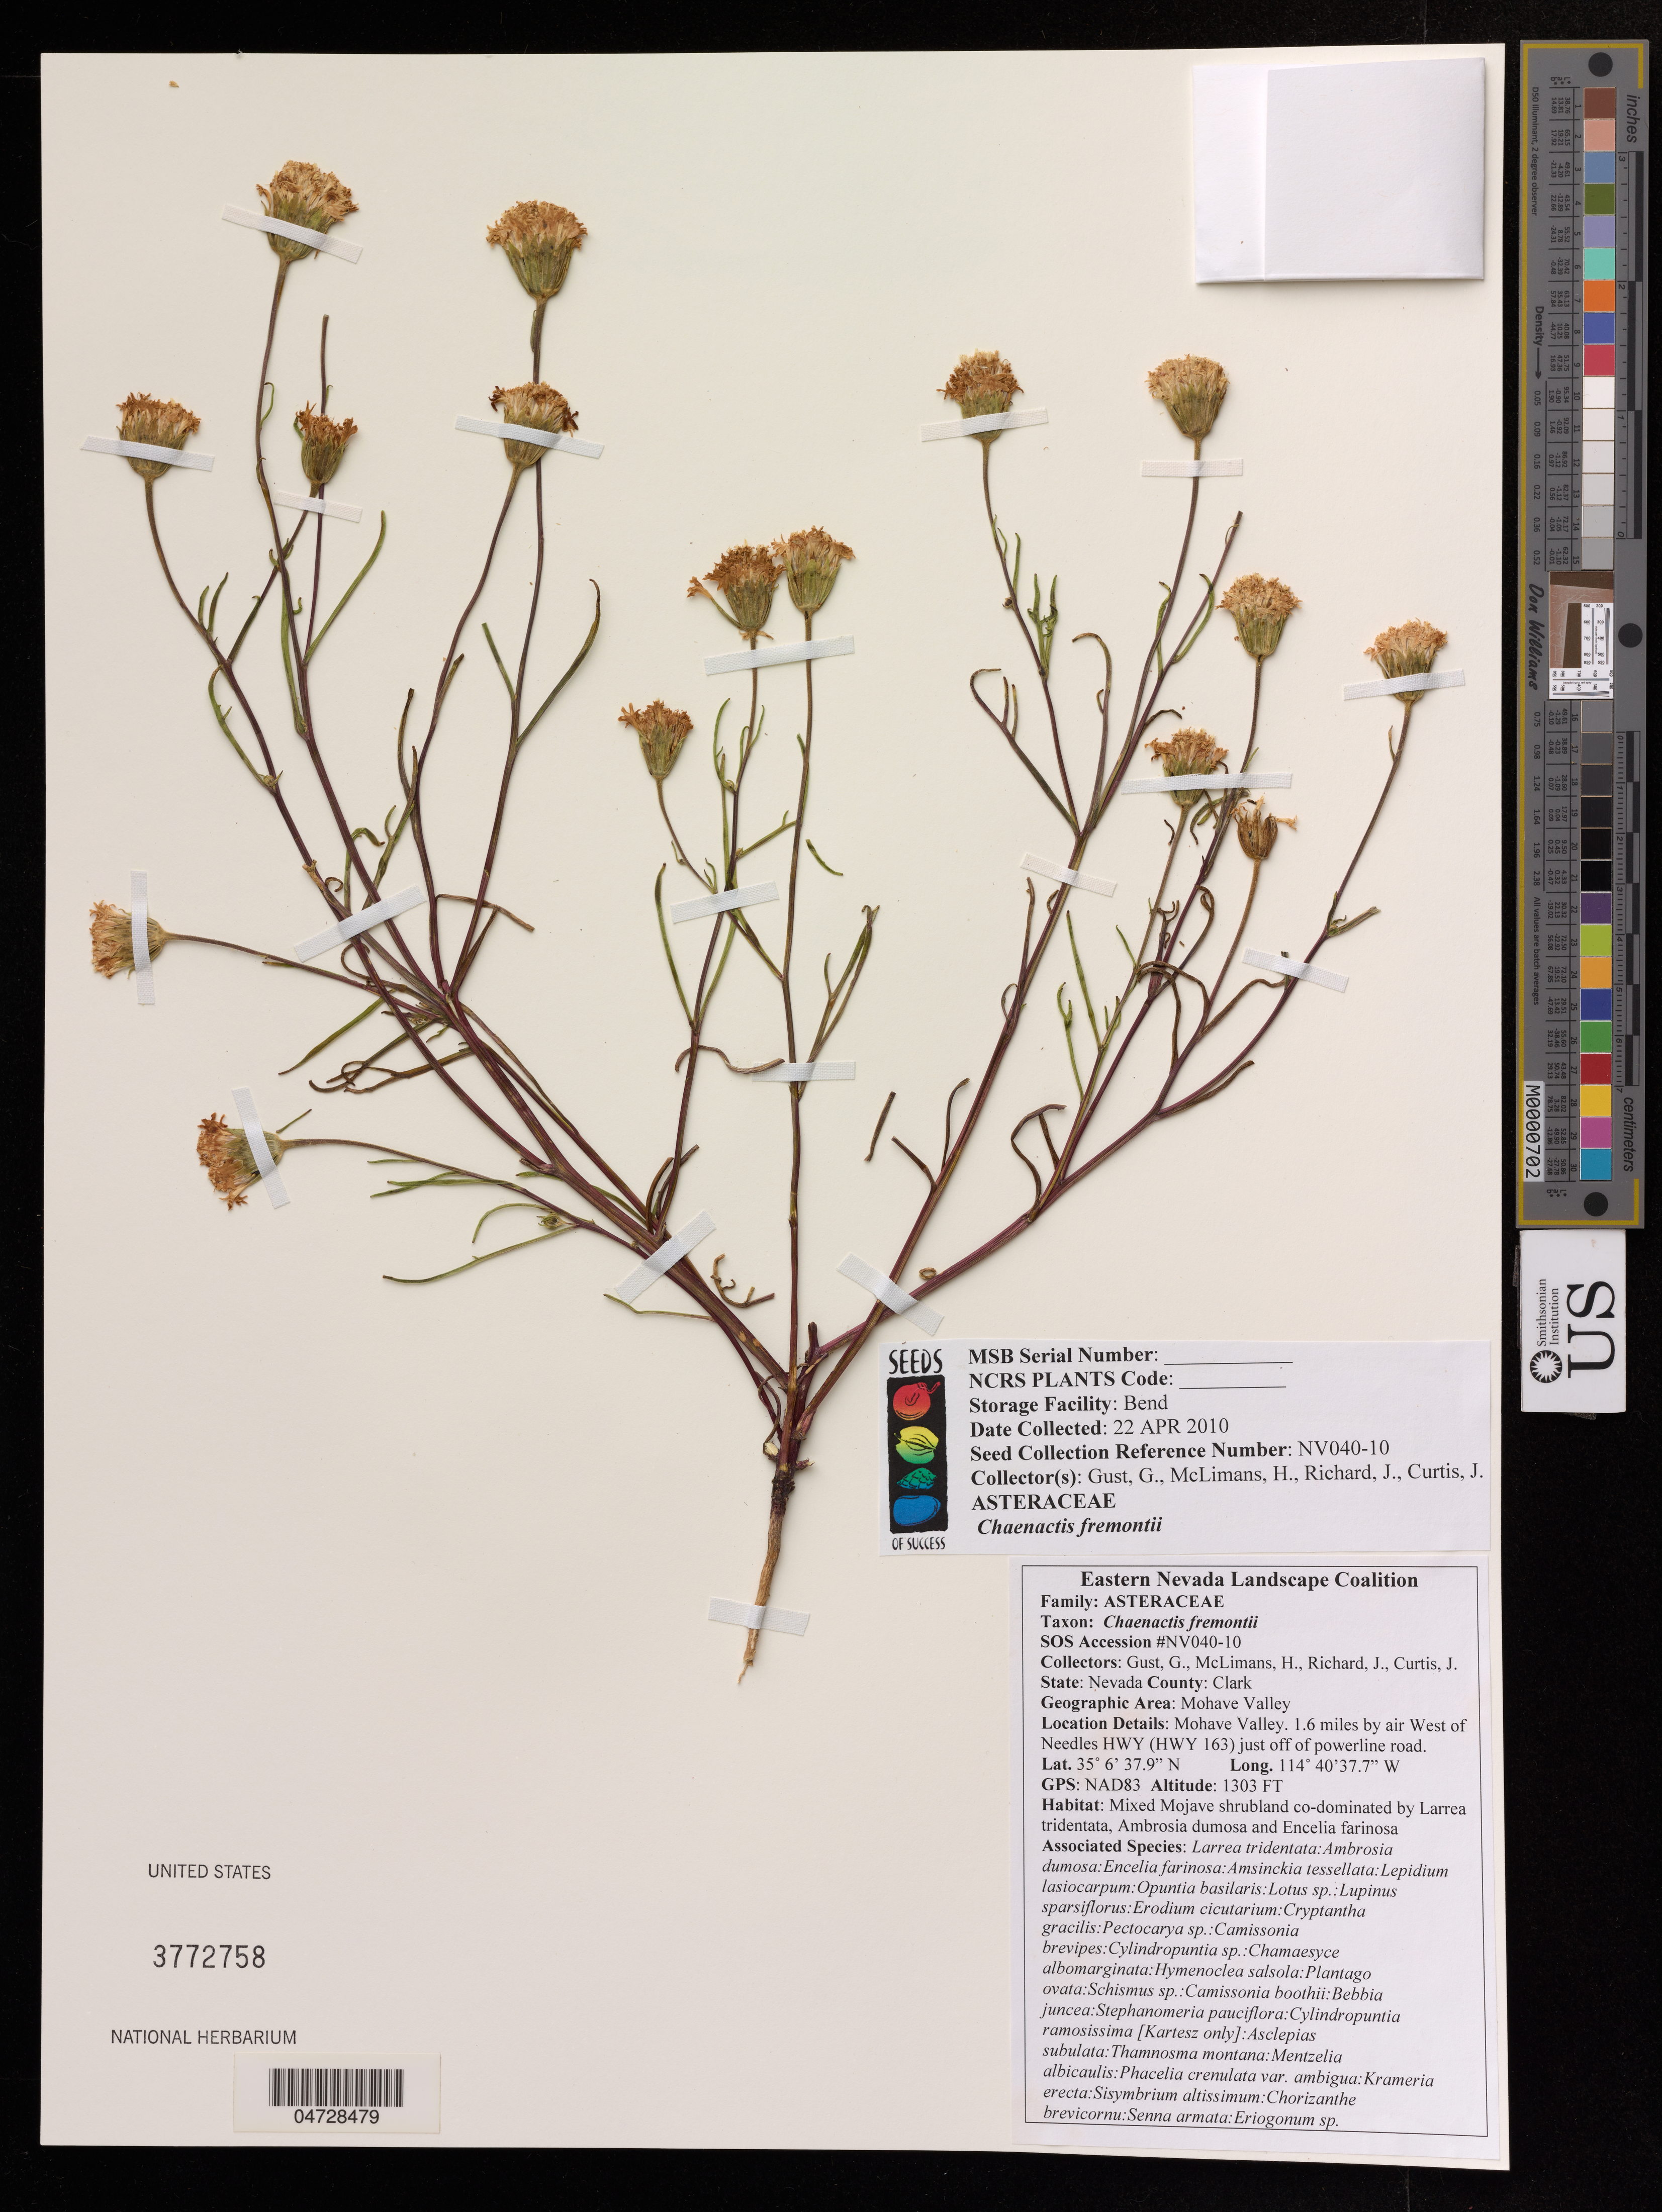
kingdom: Plantae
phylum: Tracheophyta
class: Magnoliopsida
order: Asterales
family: Asteraceae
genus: Chaenactis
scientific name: Chaenactis fremontii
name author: A. Gray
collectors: G. Gust, H. McLimans, J. Richard & J. Curtis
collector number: NV040-10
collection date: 2010-04-22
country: United States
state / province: Nevada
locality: County: Clark. Mohave Valley. 1.6 miles by air West of Needles HWY (HWY 163) just off of powerline road. County: Clark.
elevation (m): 397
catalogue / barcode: US 3772758